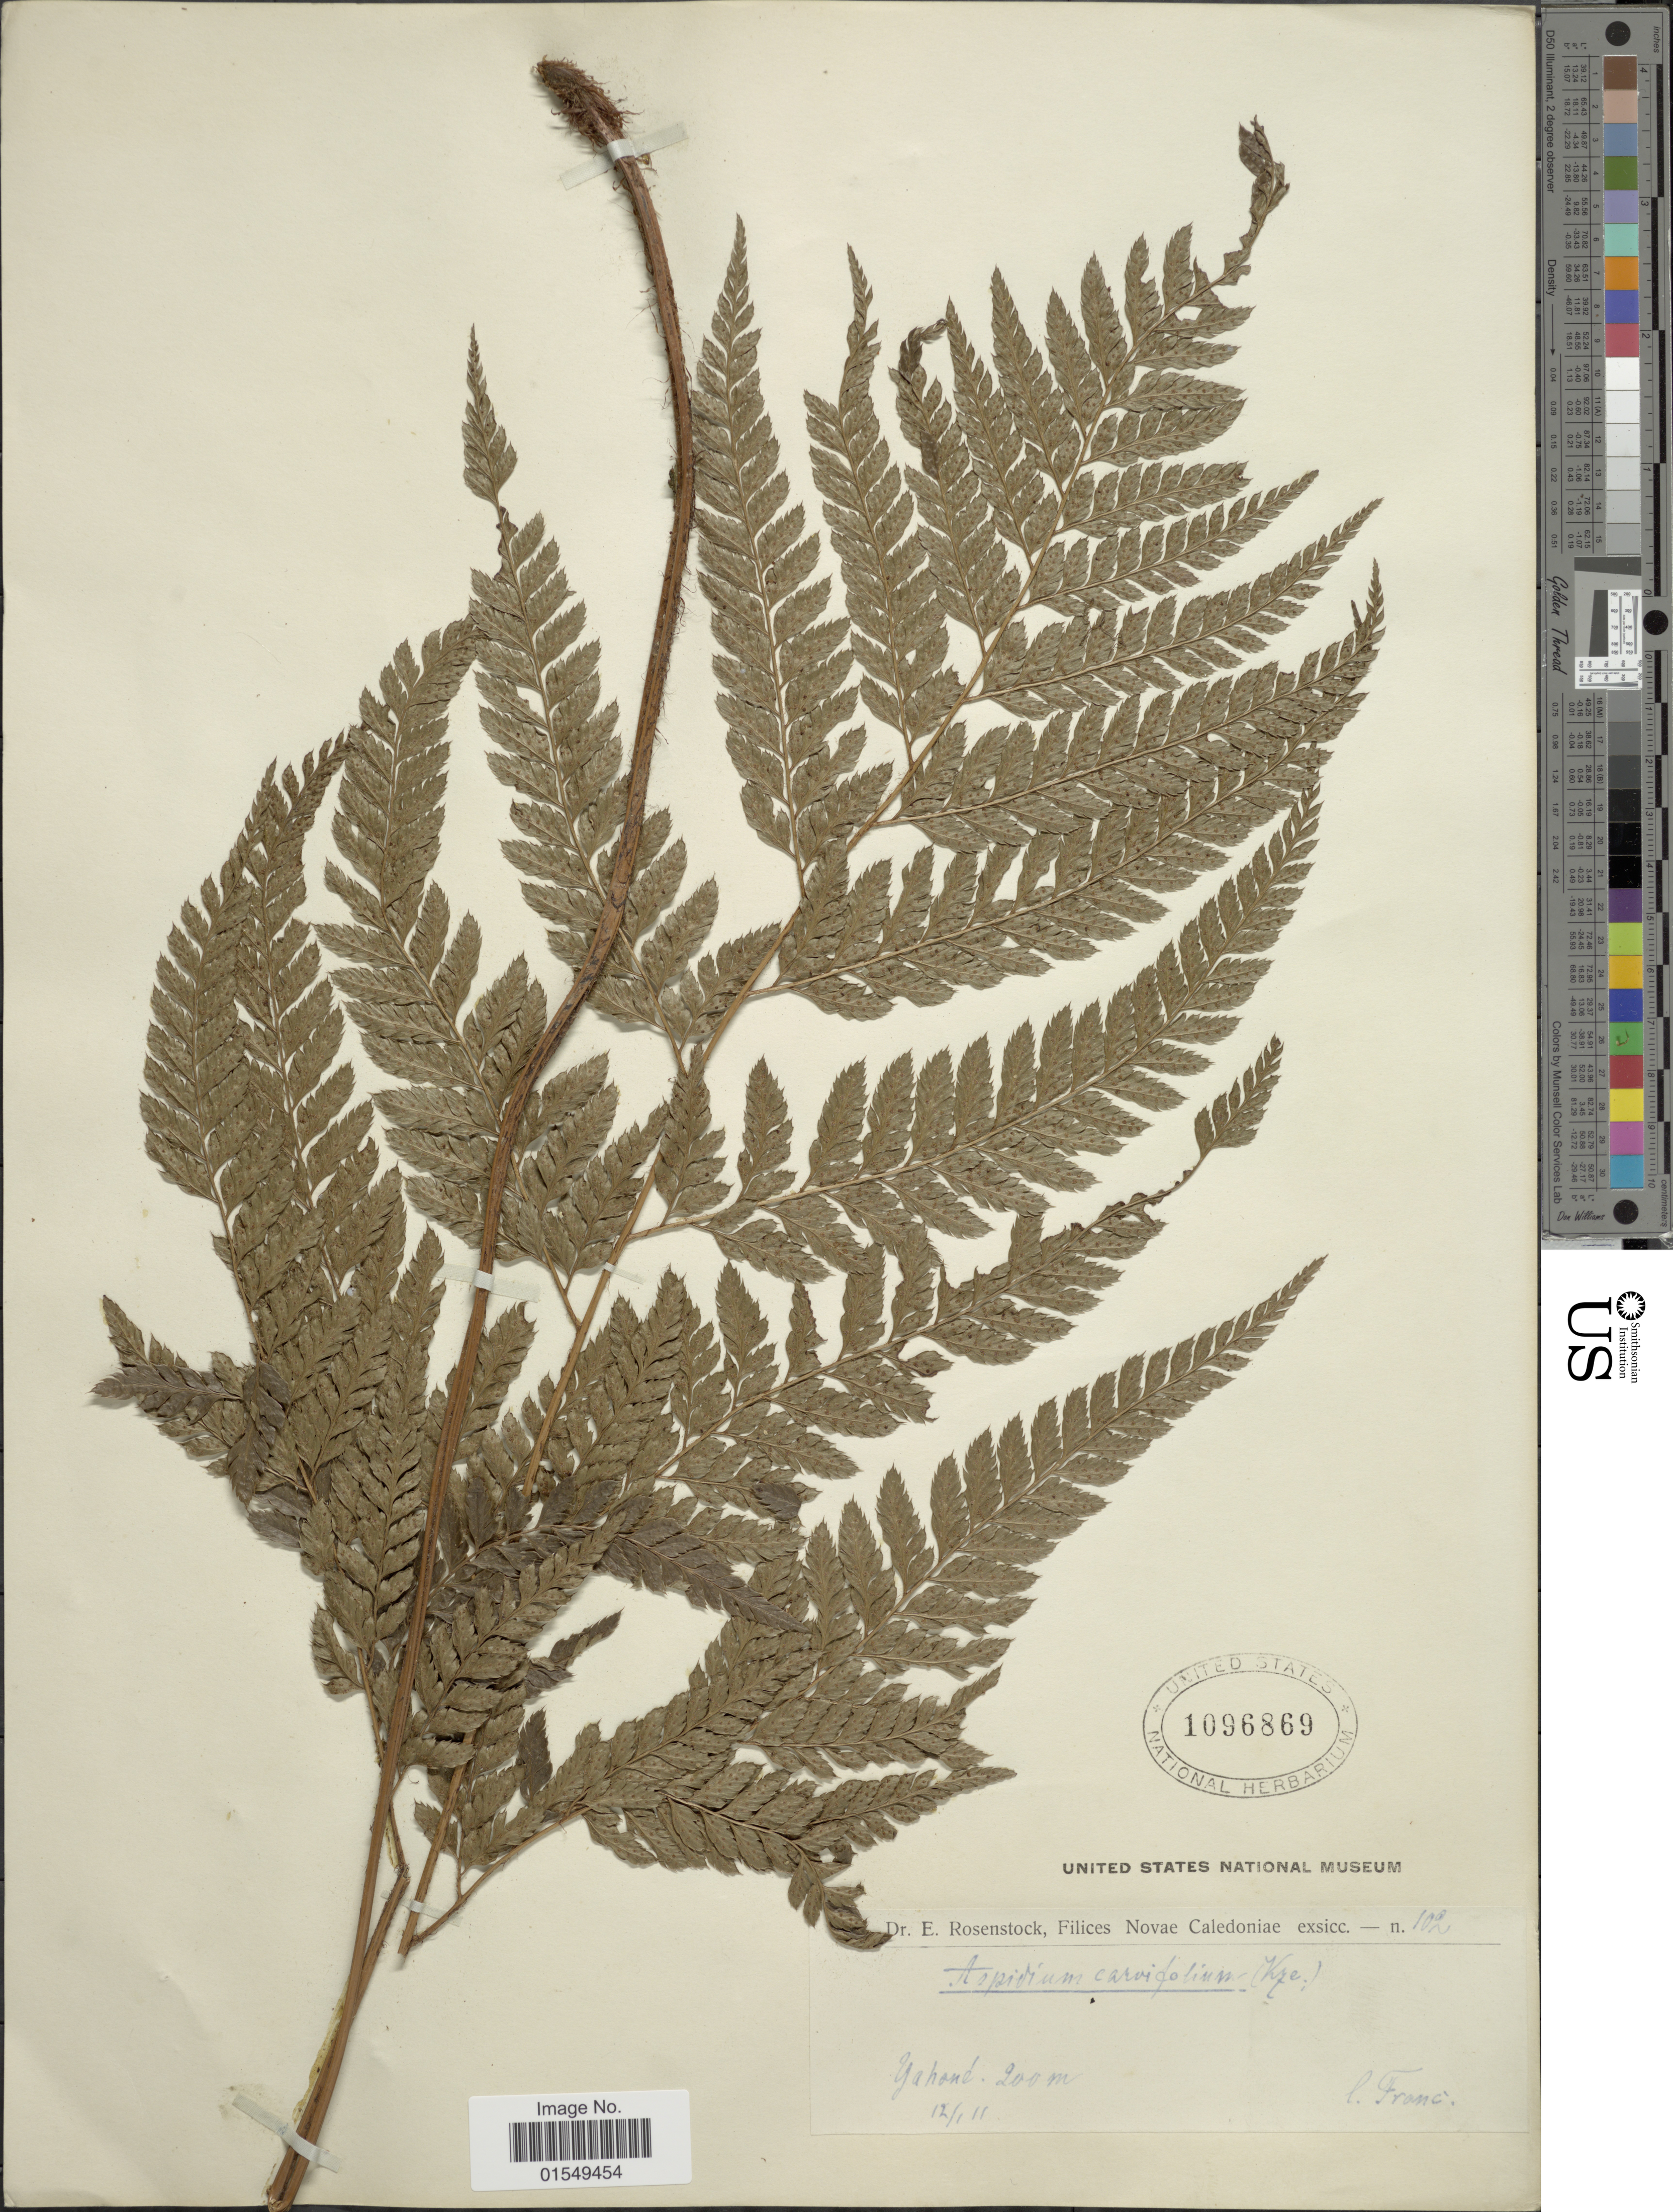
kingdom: Plantae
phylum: Tracheophyta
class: Polypodiopsida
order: Polypodiales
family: Dryopteridaceae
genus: Arachniodes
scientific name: Arachniodes aristata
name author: (G. Forst.) Tindale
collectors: Franc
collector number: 102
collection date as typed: Transcribed d/m/y: 12/1/11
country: New Caledonia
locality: Novae Caledoniae, Yahoue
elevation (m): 200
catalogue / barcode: US 1096869